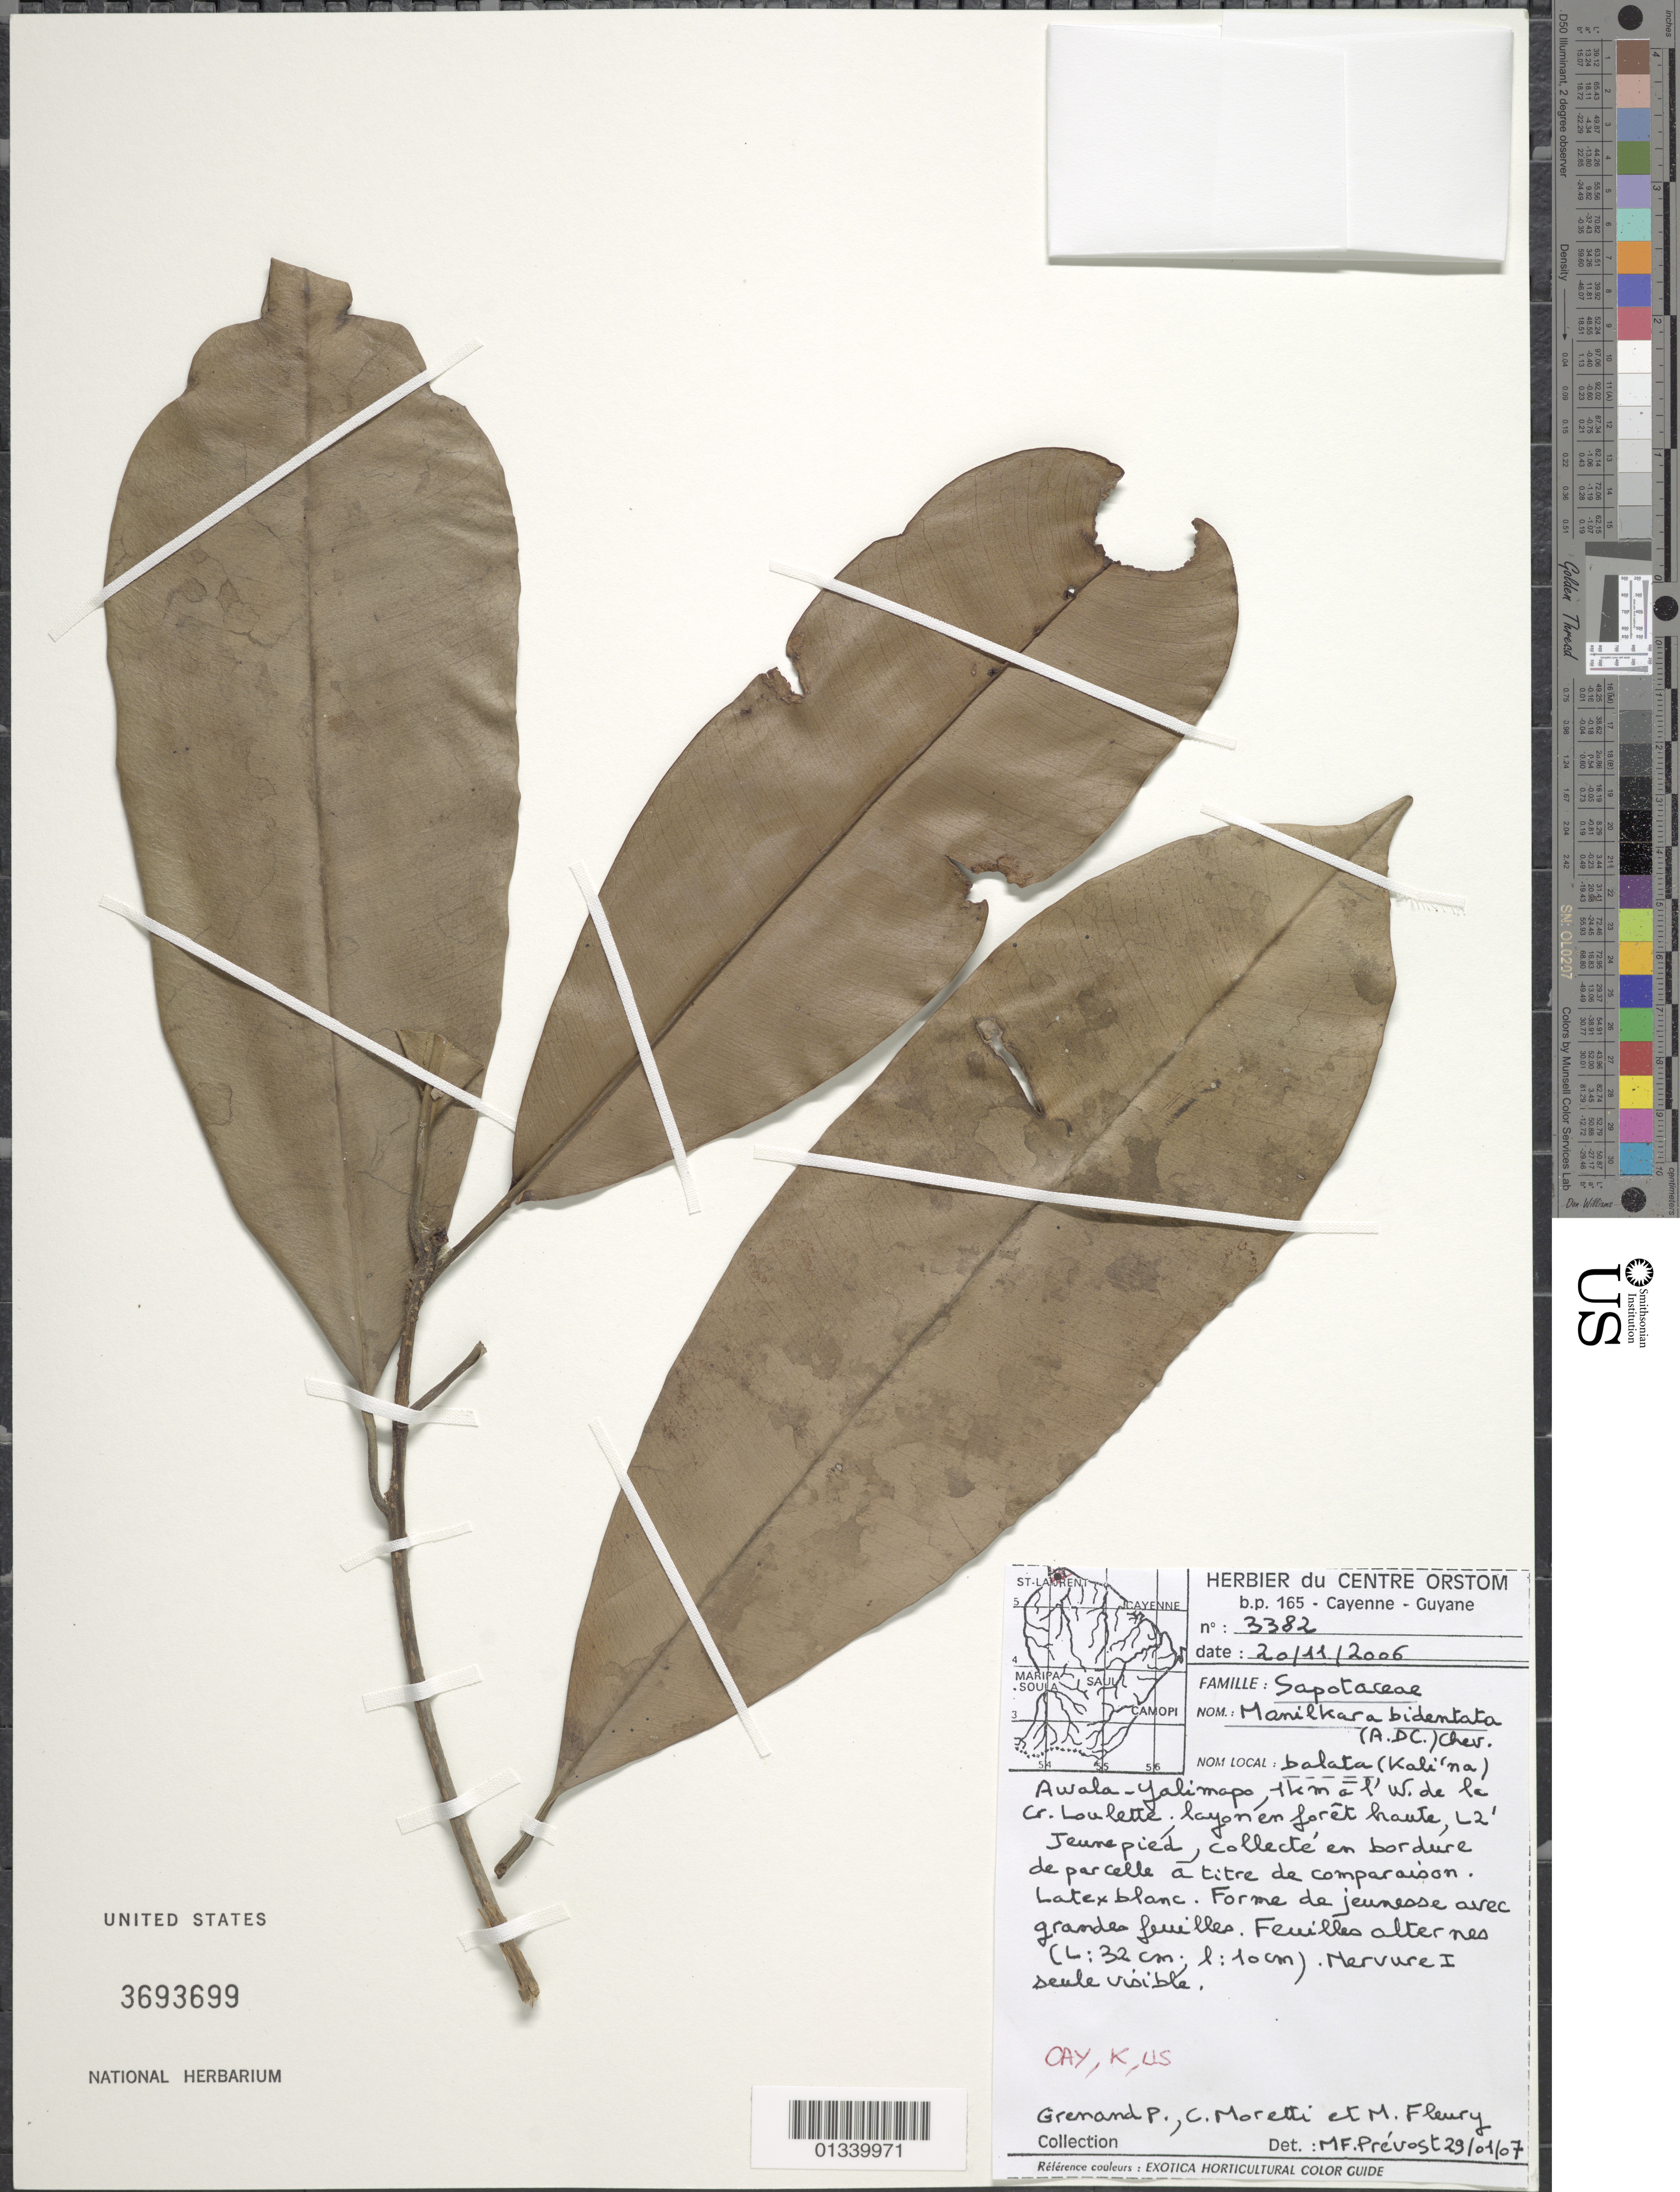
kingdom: Plantae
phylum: Tracheophyta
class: Magnoliopsida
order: Ericales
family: Sapotaceae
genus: Manilkara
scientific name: Manilkara bidentata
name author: (A. DC.) A. Chev.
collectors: P. Grenand, C. Moretti & M. Fleury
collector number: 3382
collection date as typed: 29 January 2007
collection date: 2007-01-29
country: French Guiana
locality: Awala-Yalimapo, 1 km a l'W de la Cr. Loulette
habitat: Layon en foret haute, L2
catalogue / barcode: US 3693699